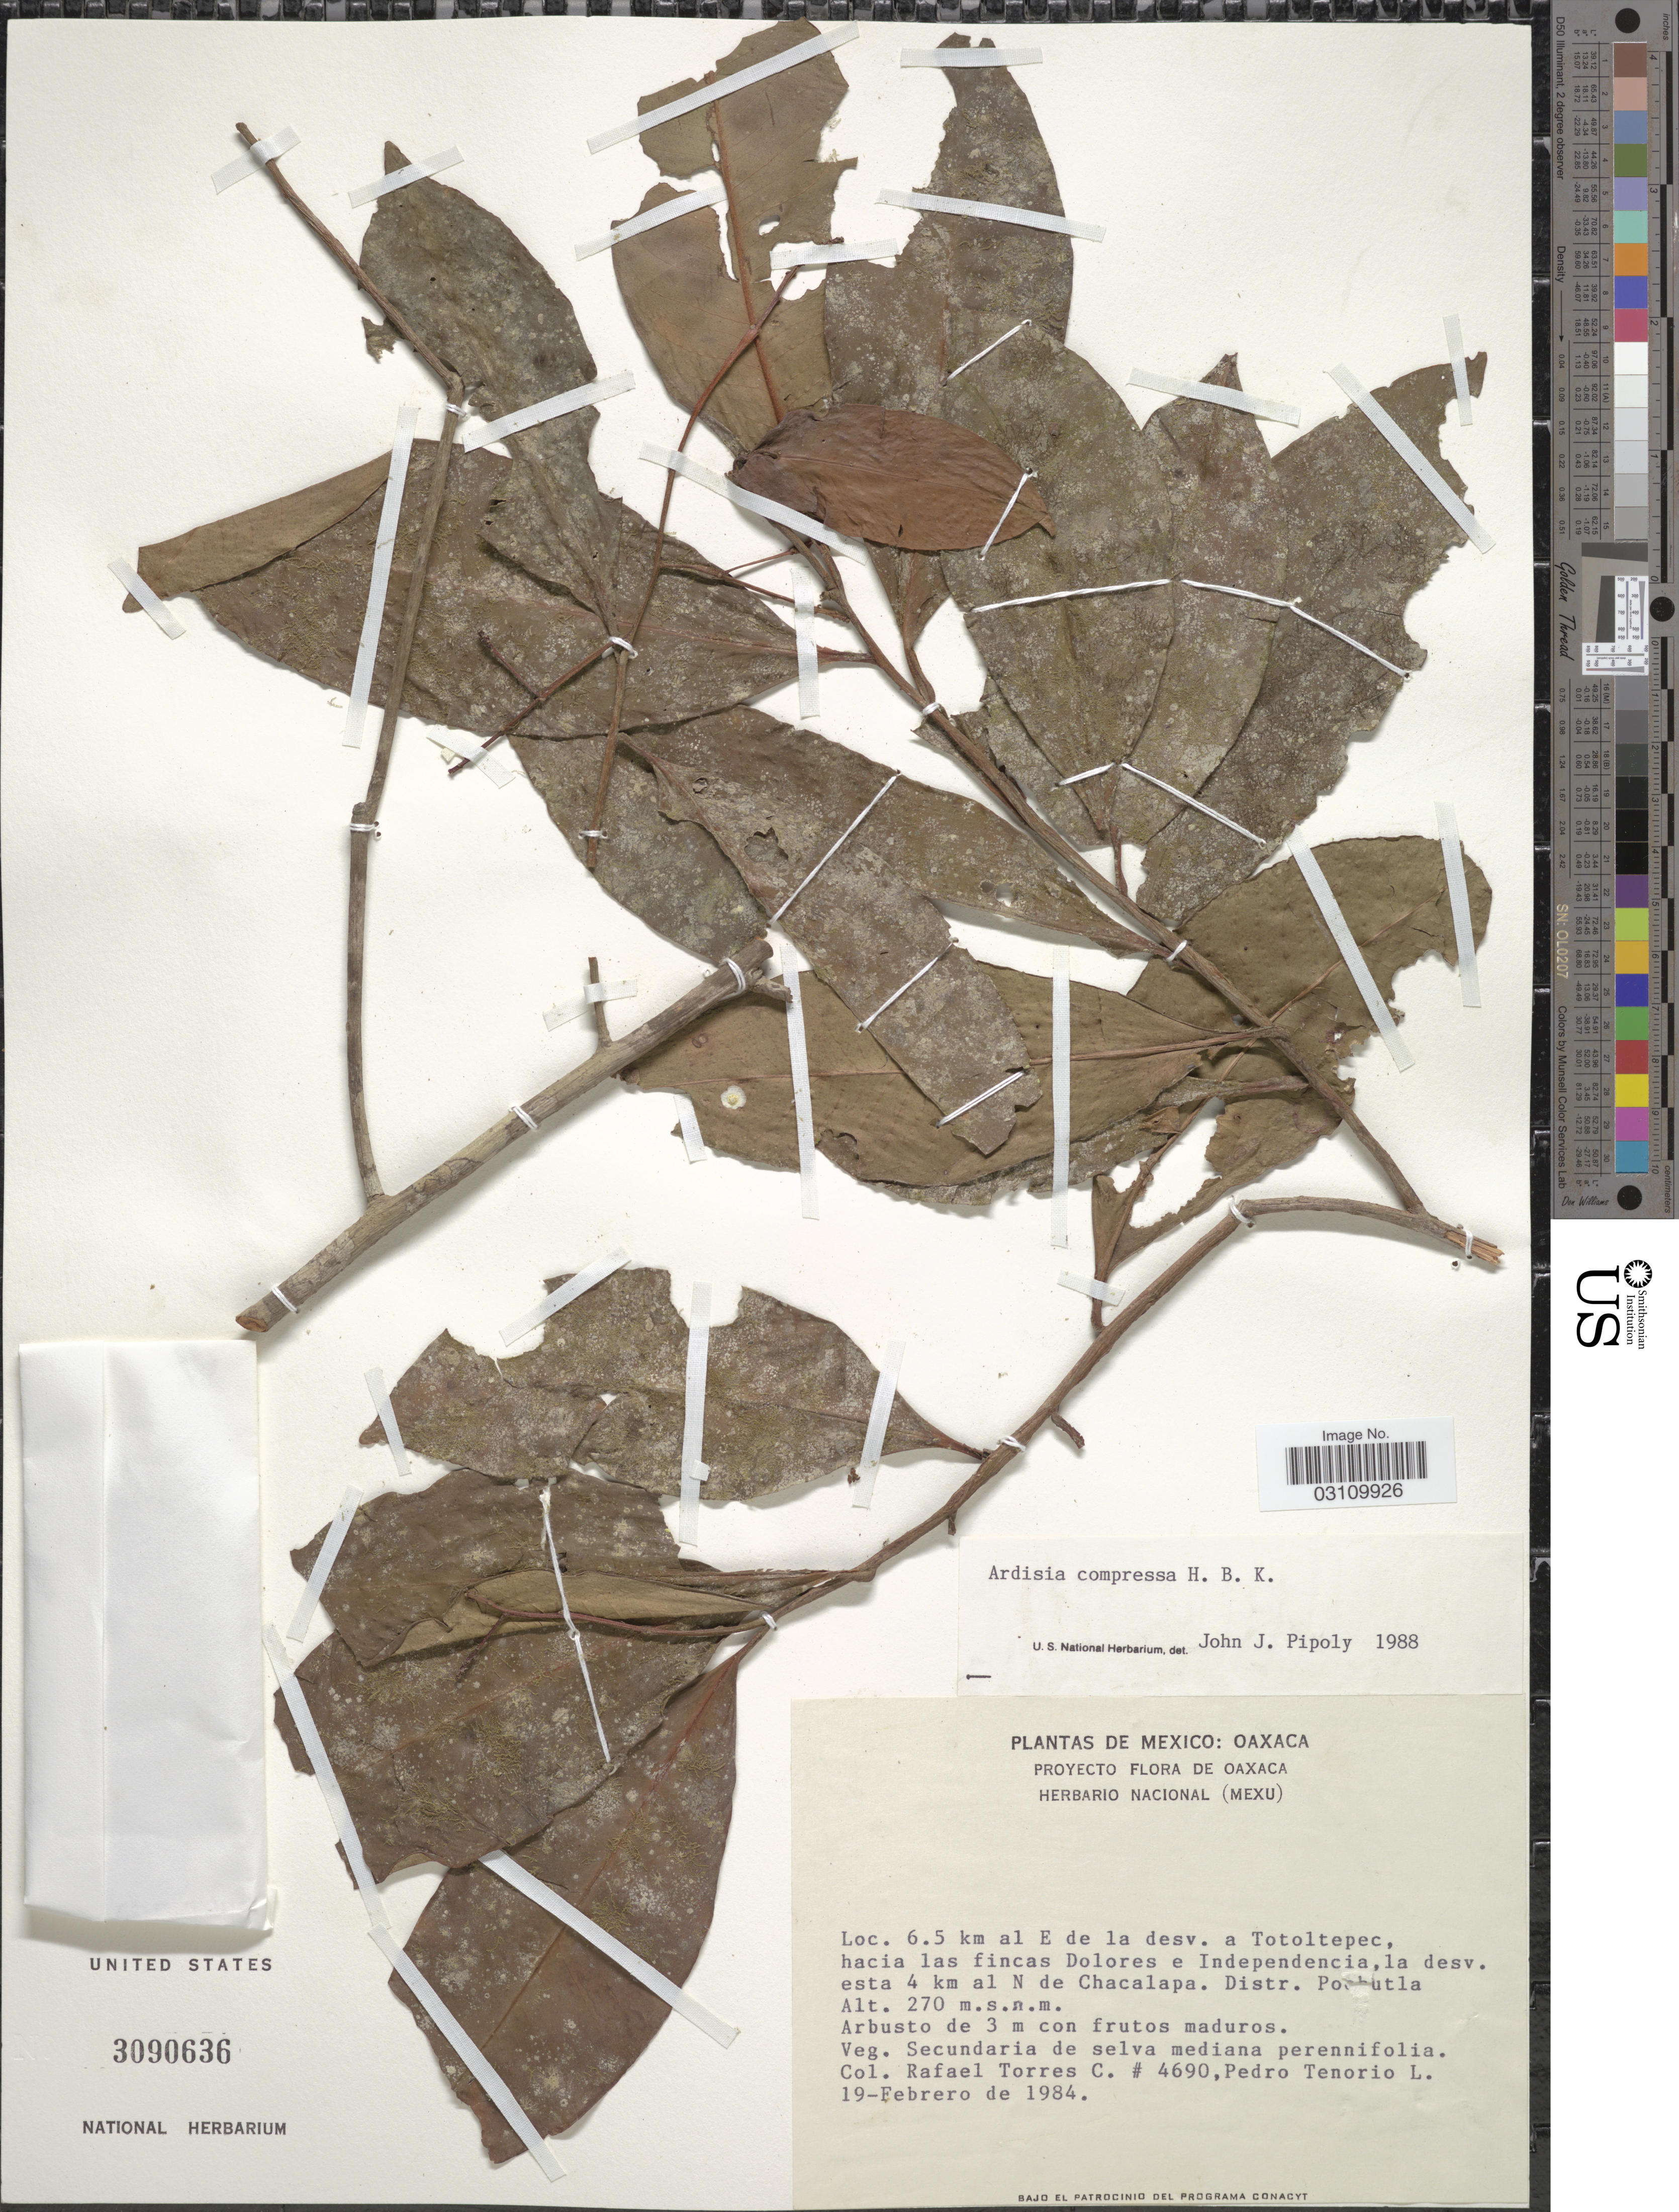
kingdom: Plantae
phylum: Tracheophyta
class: Magnoliopsida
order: Ericales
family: Primulaceae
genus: Ardisia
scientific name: Ardisia compressa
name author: Kunth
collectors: R. Torres C. & P. Tenorio L.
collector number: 4690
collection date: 1984-02-19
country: Mexico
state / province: Oaxaca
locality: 6.5 km al E de la desv. a Totoltepec, hacia las fincas Dolores e Independencia, la desv. esta 4 km al N de Chacalapa. Distr. Pochutla.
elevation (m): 270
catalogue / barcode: US 3090636